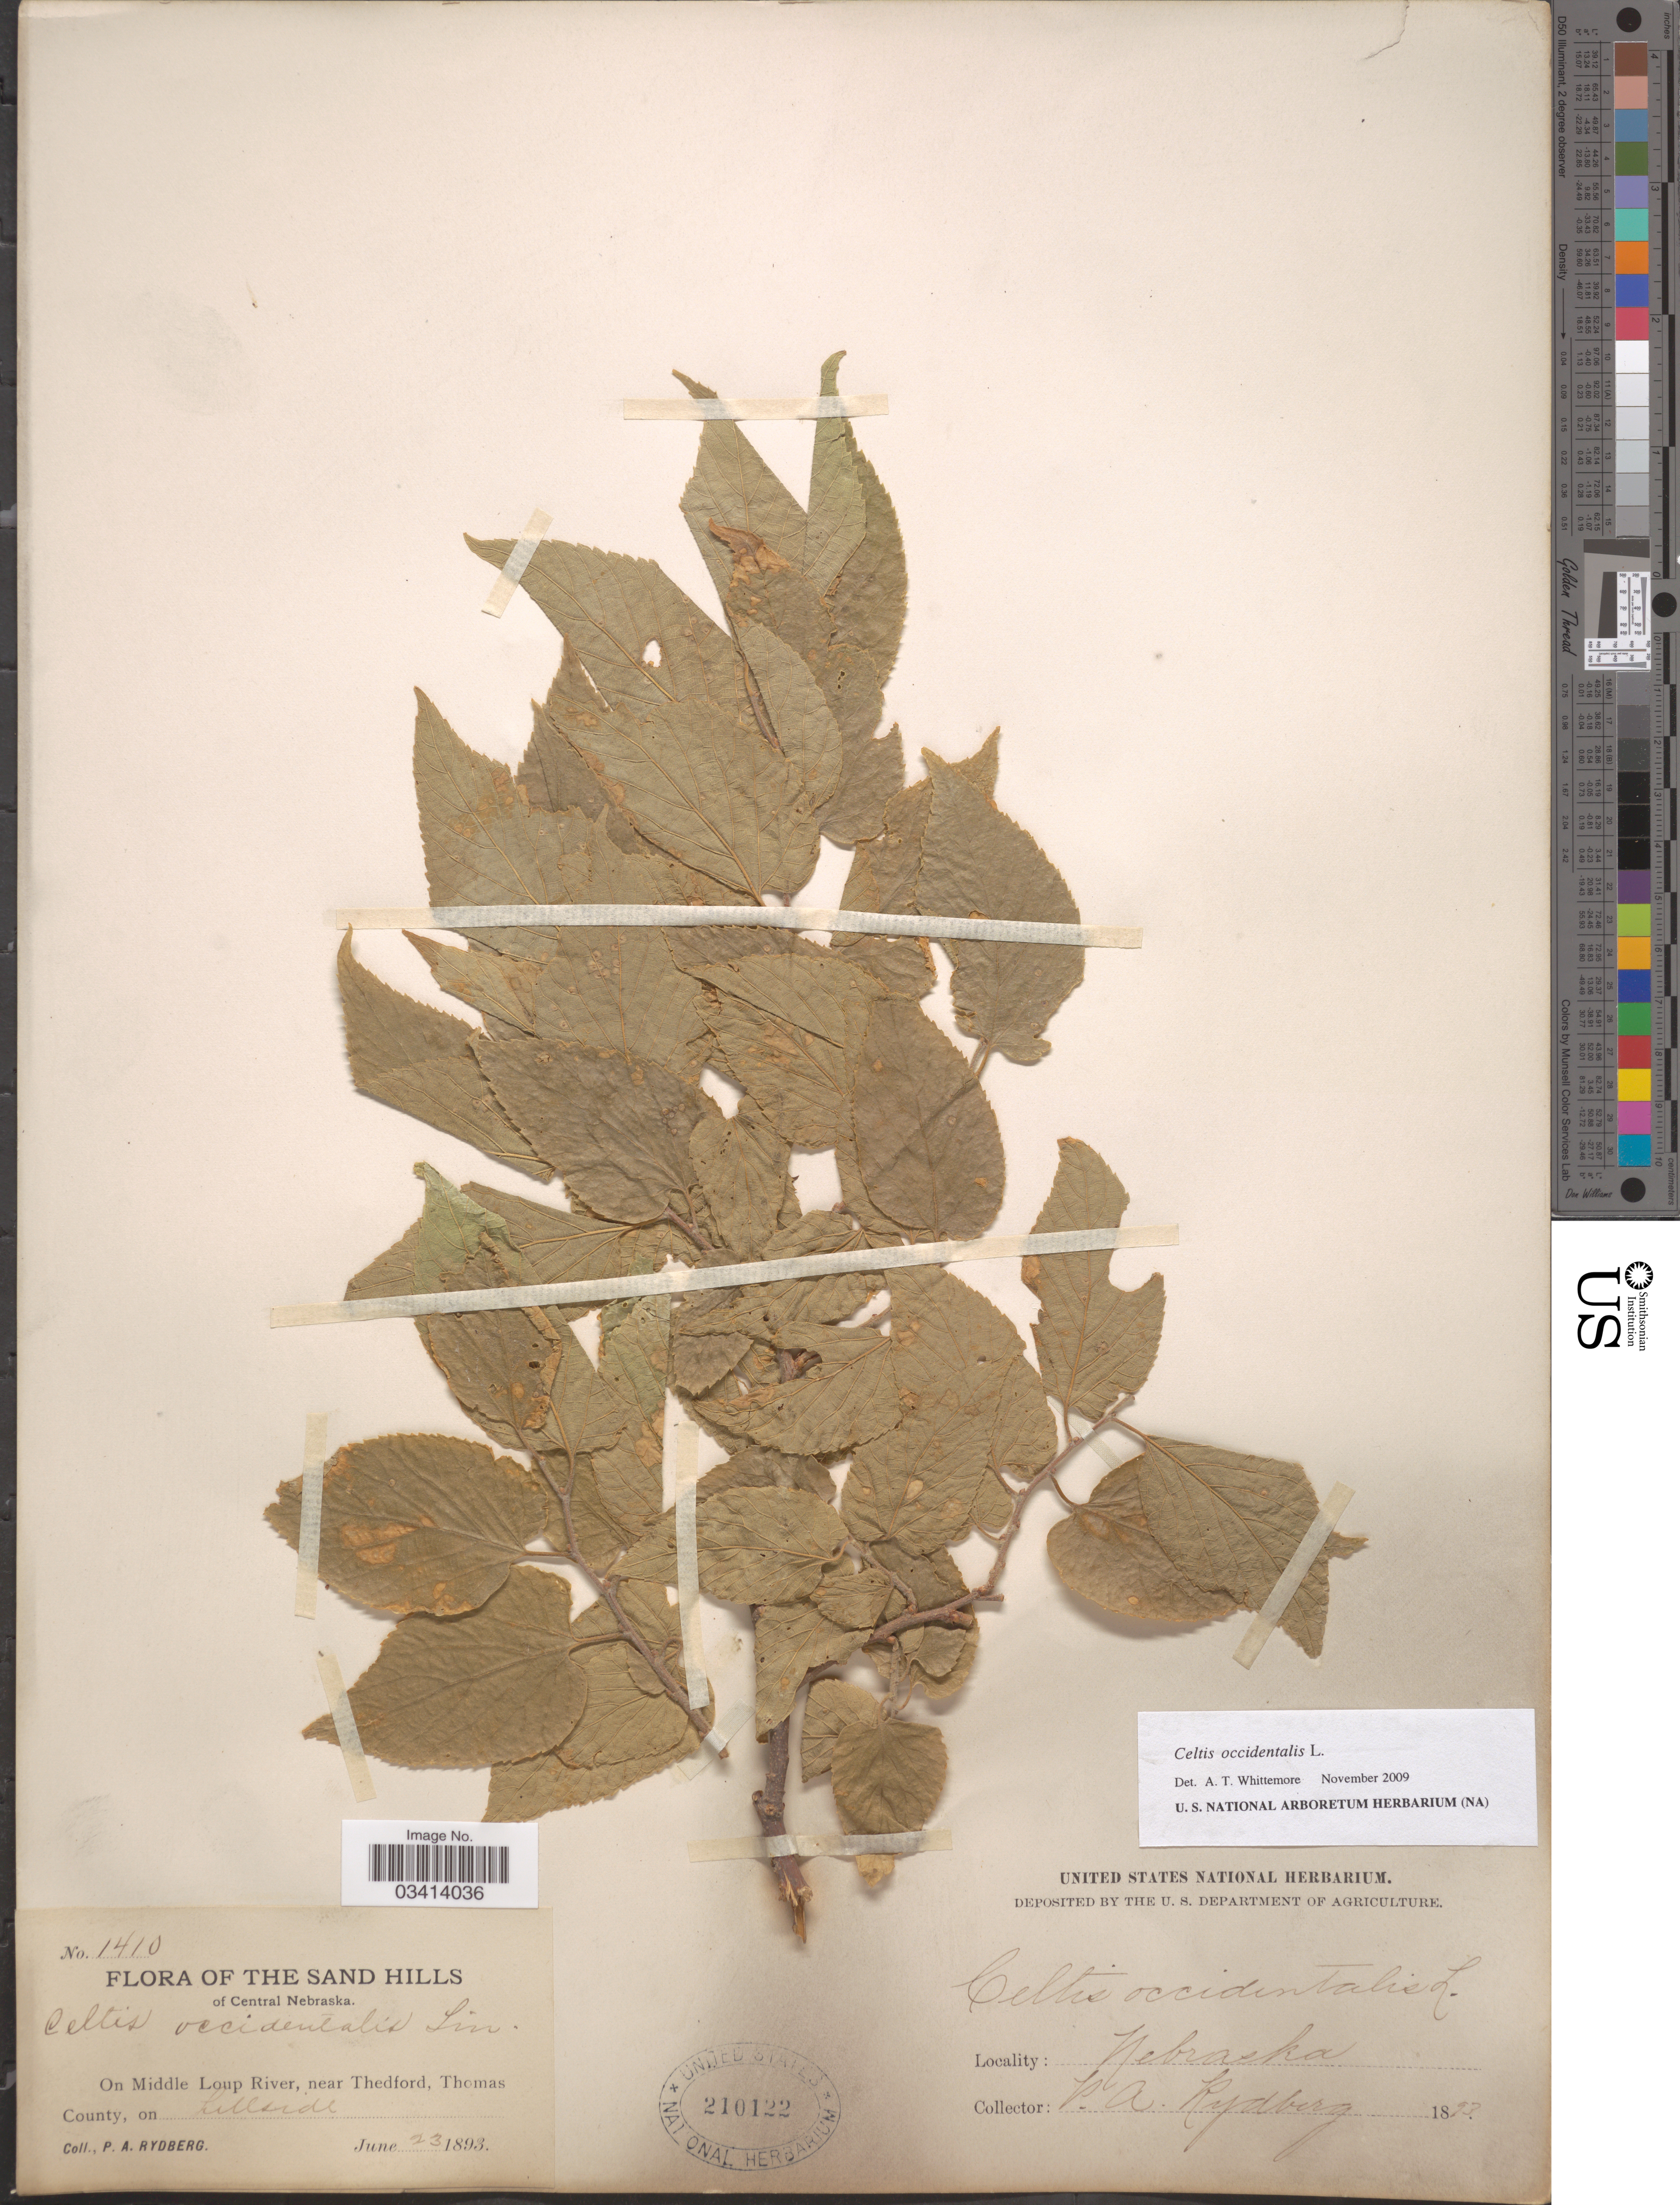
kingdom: Plantae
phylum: Tracheophyta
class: Magnoliopsida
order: Rosales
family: Cannabaceae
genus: Celtis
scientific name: Celtis occidentalis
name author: L.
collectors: P. A. Rydberg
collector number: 1410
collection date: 1893-06-23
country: United States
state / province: Nebraska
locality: The Sand Hills of Central Nebraska. On Middle Loup River, near Thedford, Thomas County.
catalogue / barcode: US 210122